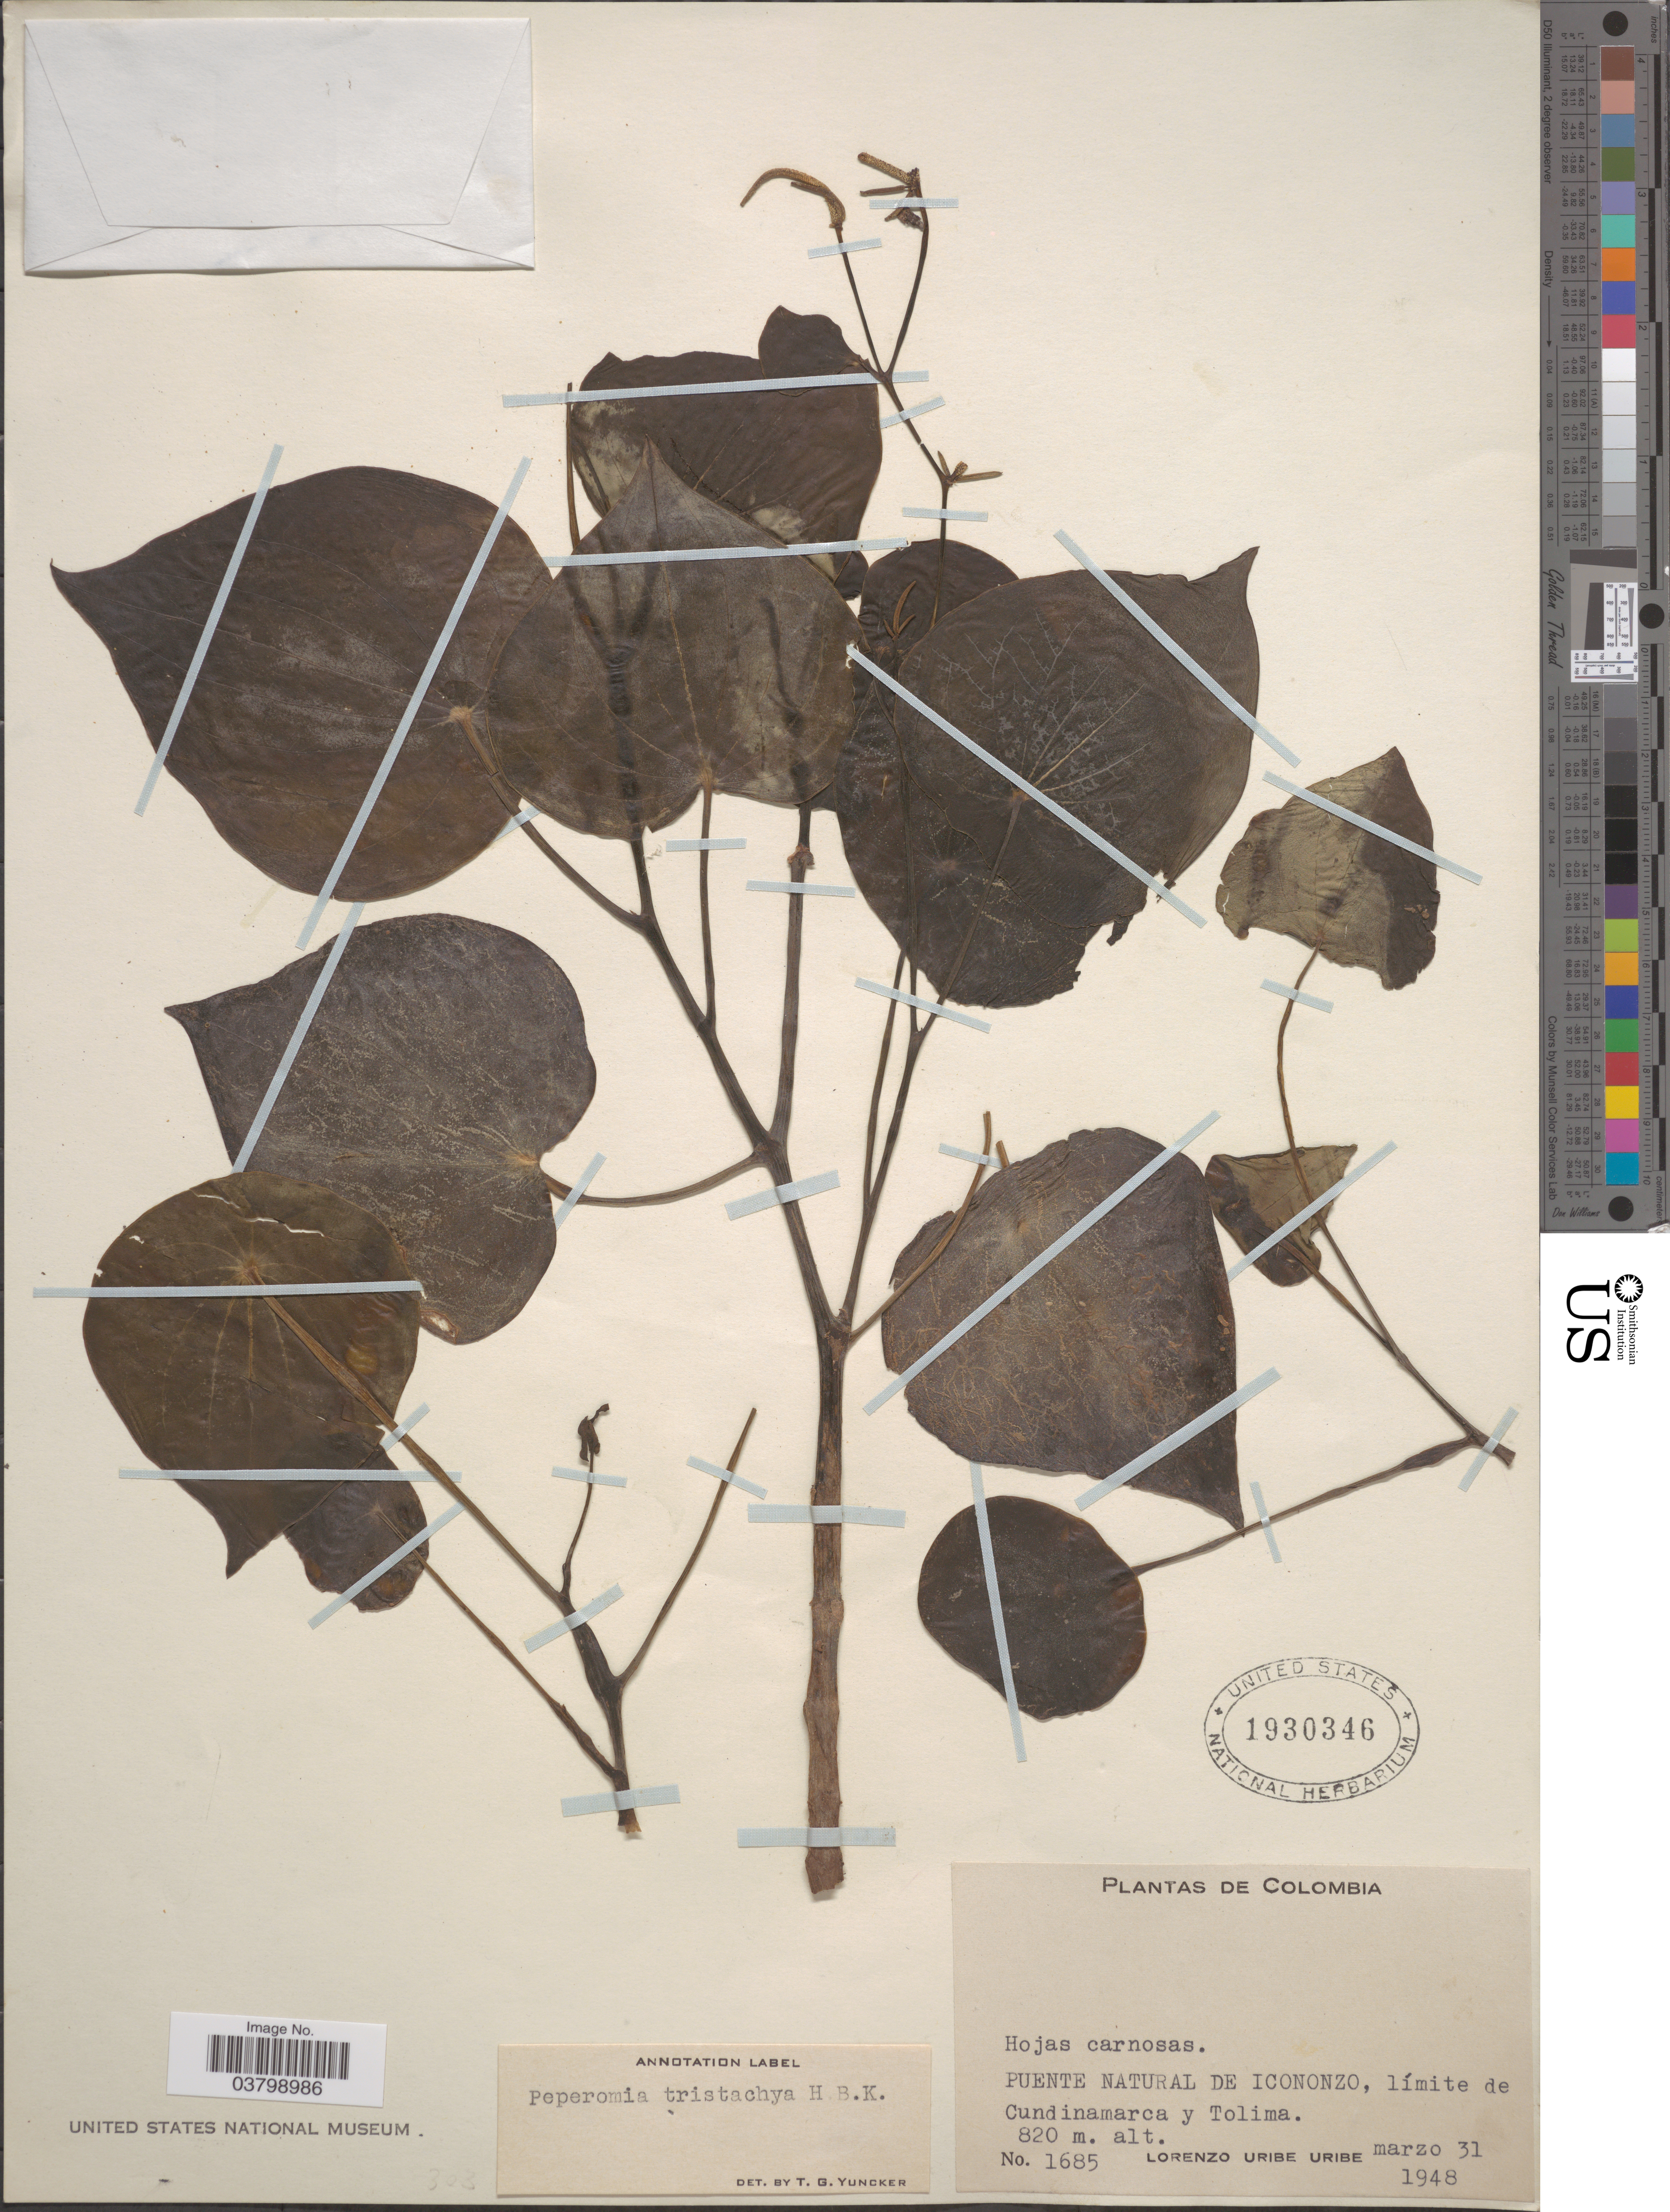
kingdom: Plantae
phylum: Tracheophyta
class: Magnoliopsida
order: Piperales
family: Piperaceae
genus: Peperomia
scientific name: Peperomia tristachya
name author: Kunth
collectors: L. Uribe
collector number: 1685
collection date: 1948-03-31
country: Colombia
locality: Puente Natural de Icononzo, límite de Cundinamarca y Tolima.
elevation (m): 820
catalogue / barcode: US 1930346